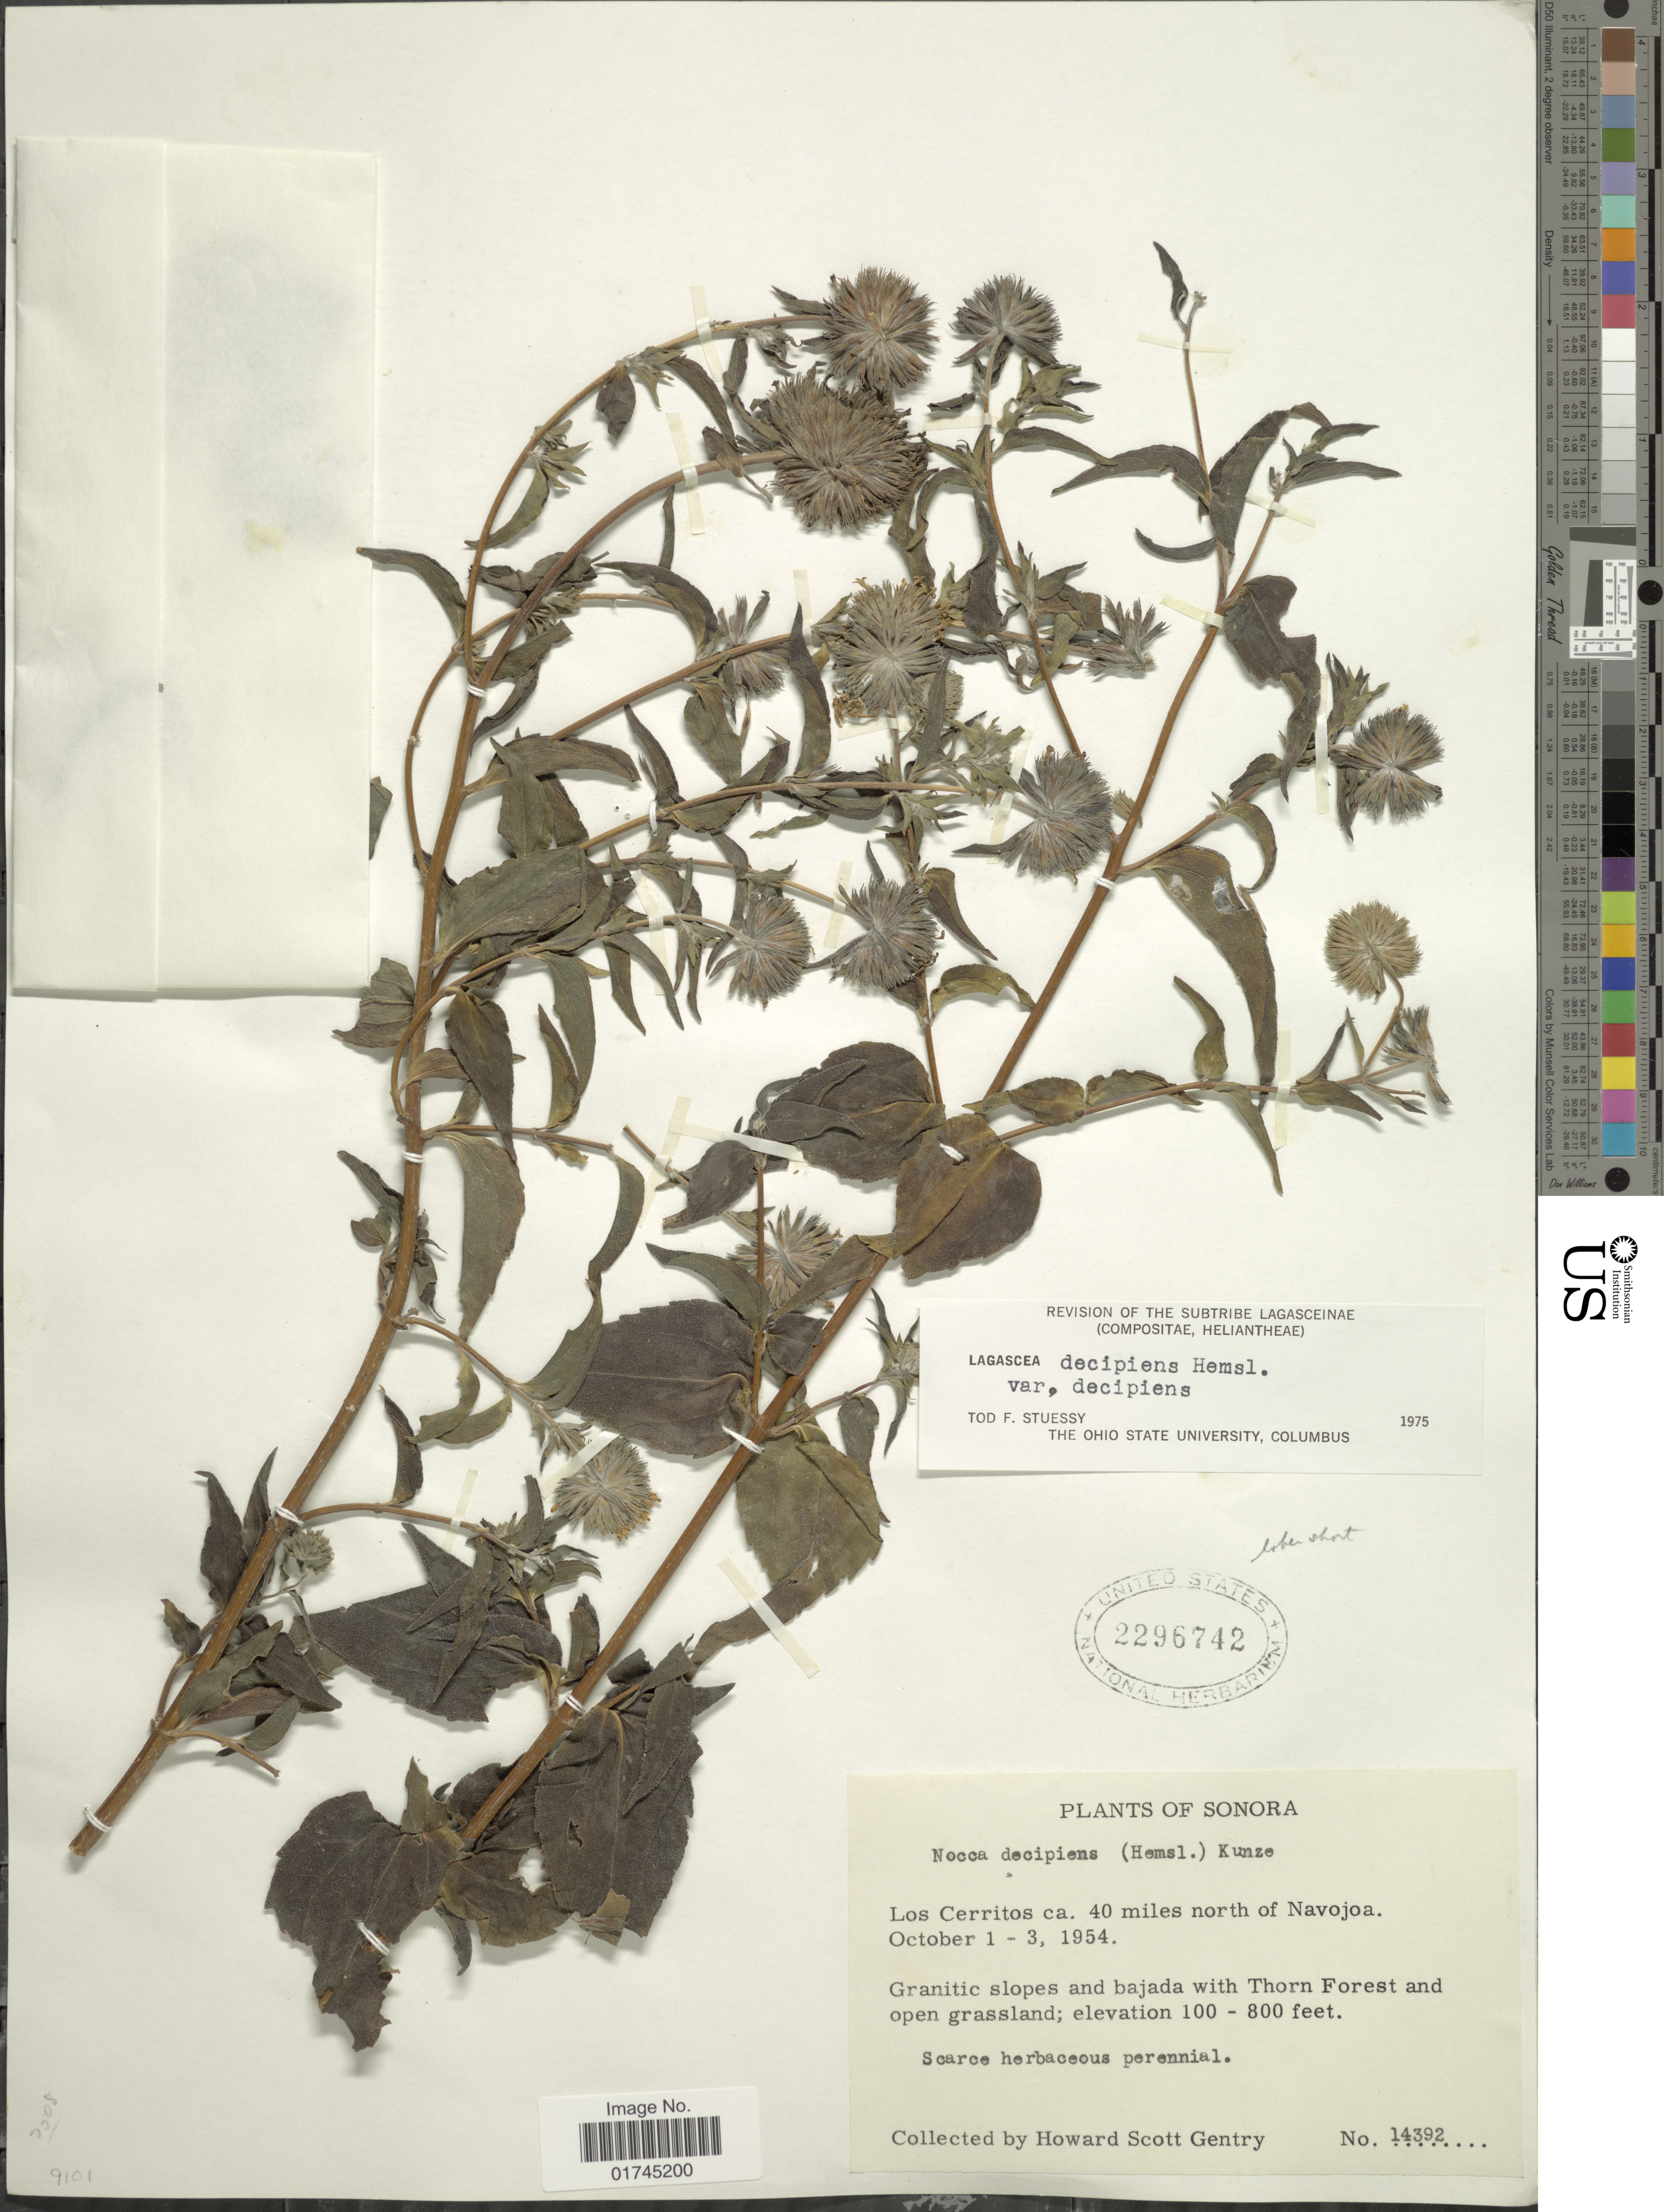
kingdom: Plantae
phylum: Tracheophyta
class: Magnoliopsida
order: Asterales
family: Asteraceae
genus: Lagascea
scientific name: Lagascea decipiens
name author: Hemsl.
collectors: H. S. Gentry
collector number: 14392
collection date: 1954-10-01/1954-10-03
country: Mexico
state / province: Sonora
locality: Los Cerritos ca. 40 miles north of Navojoa, granitic slopes and bajada with Thorn Forest and open grassland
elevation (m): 100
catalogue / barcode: US 2296742